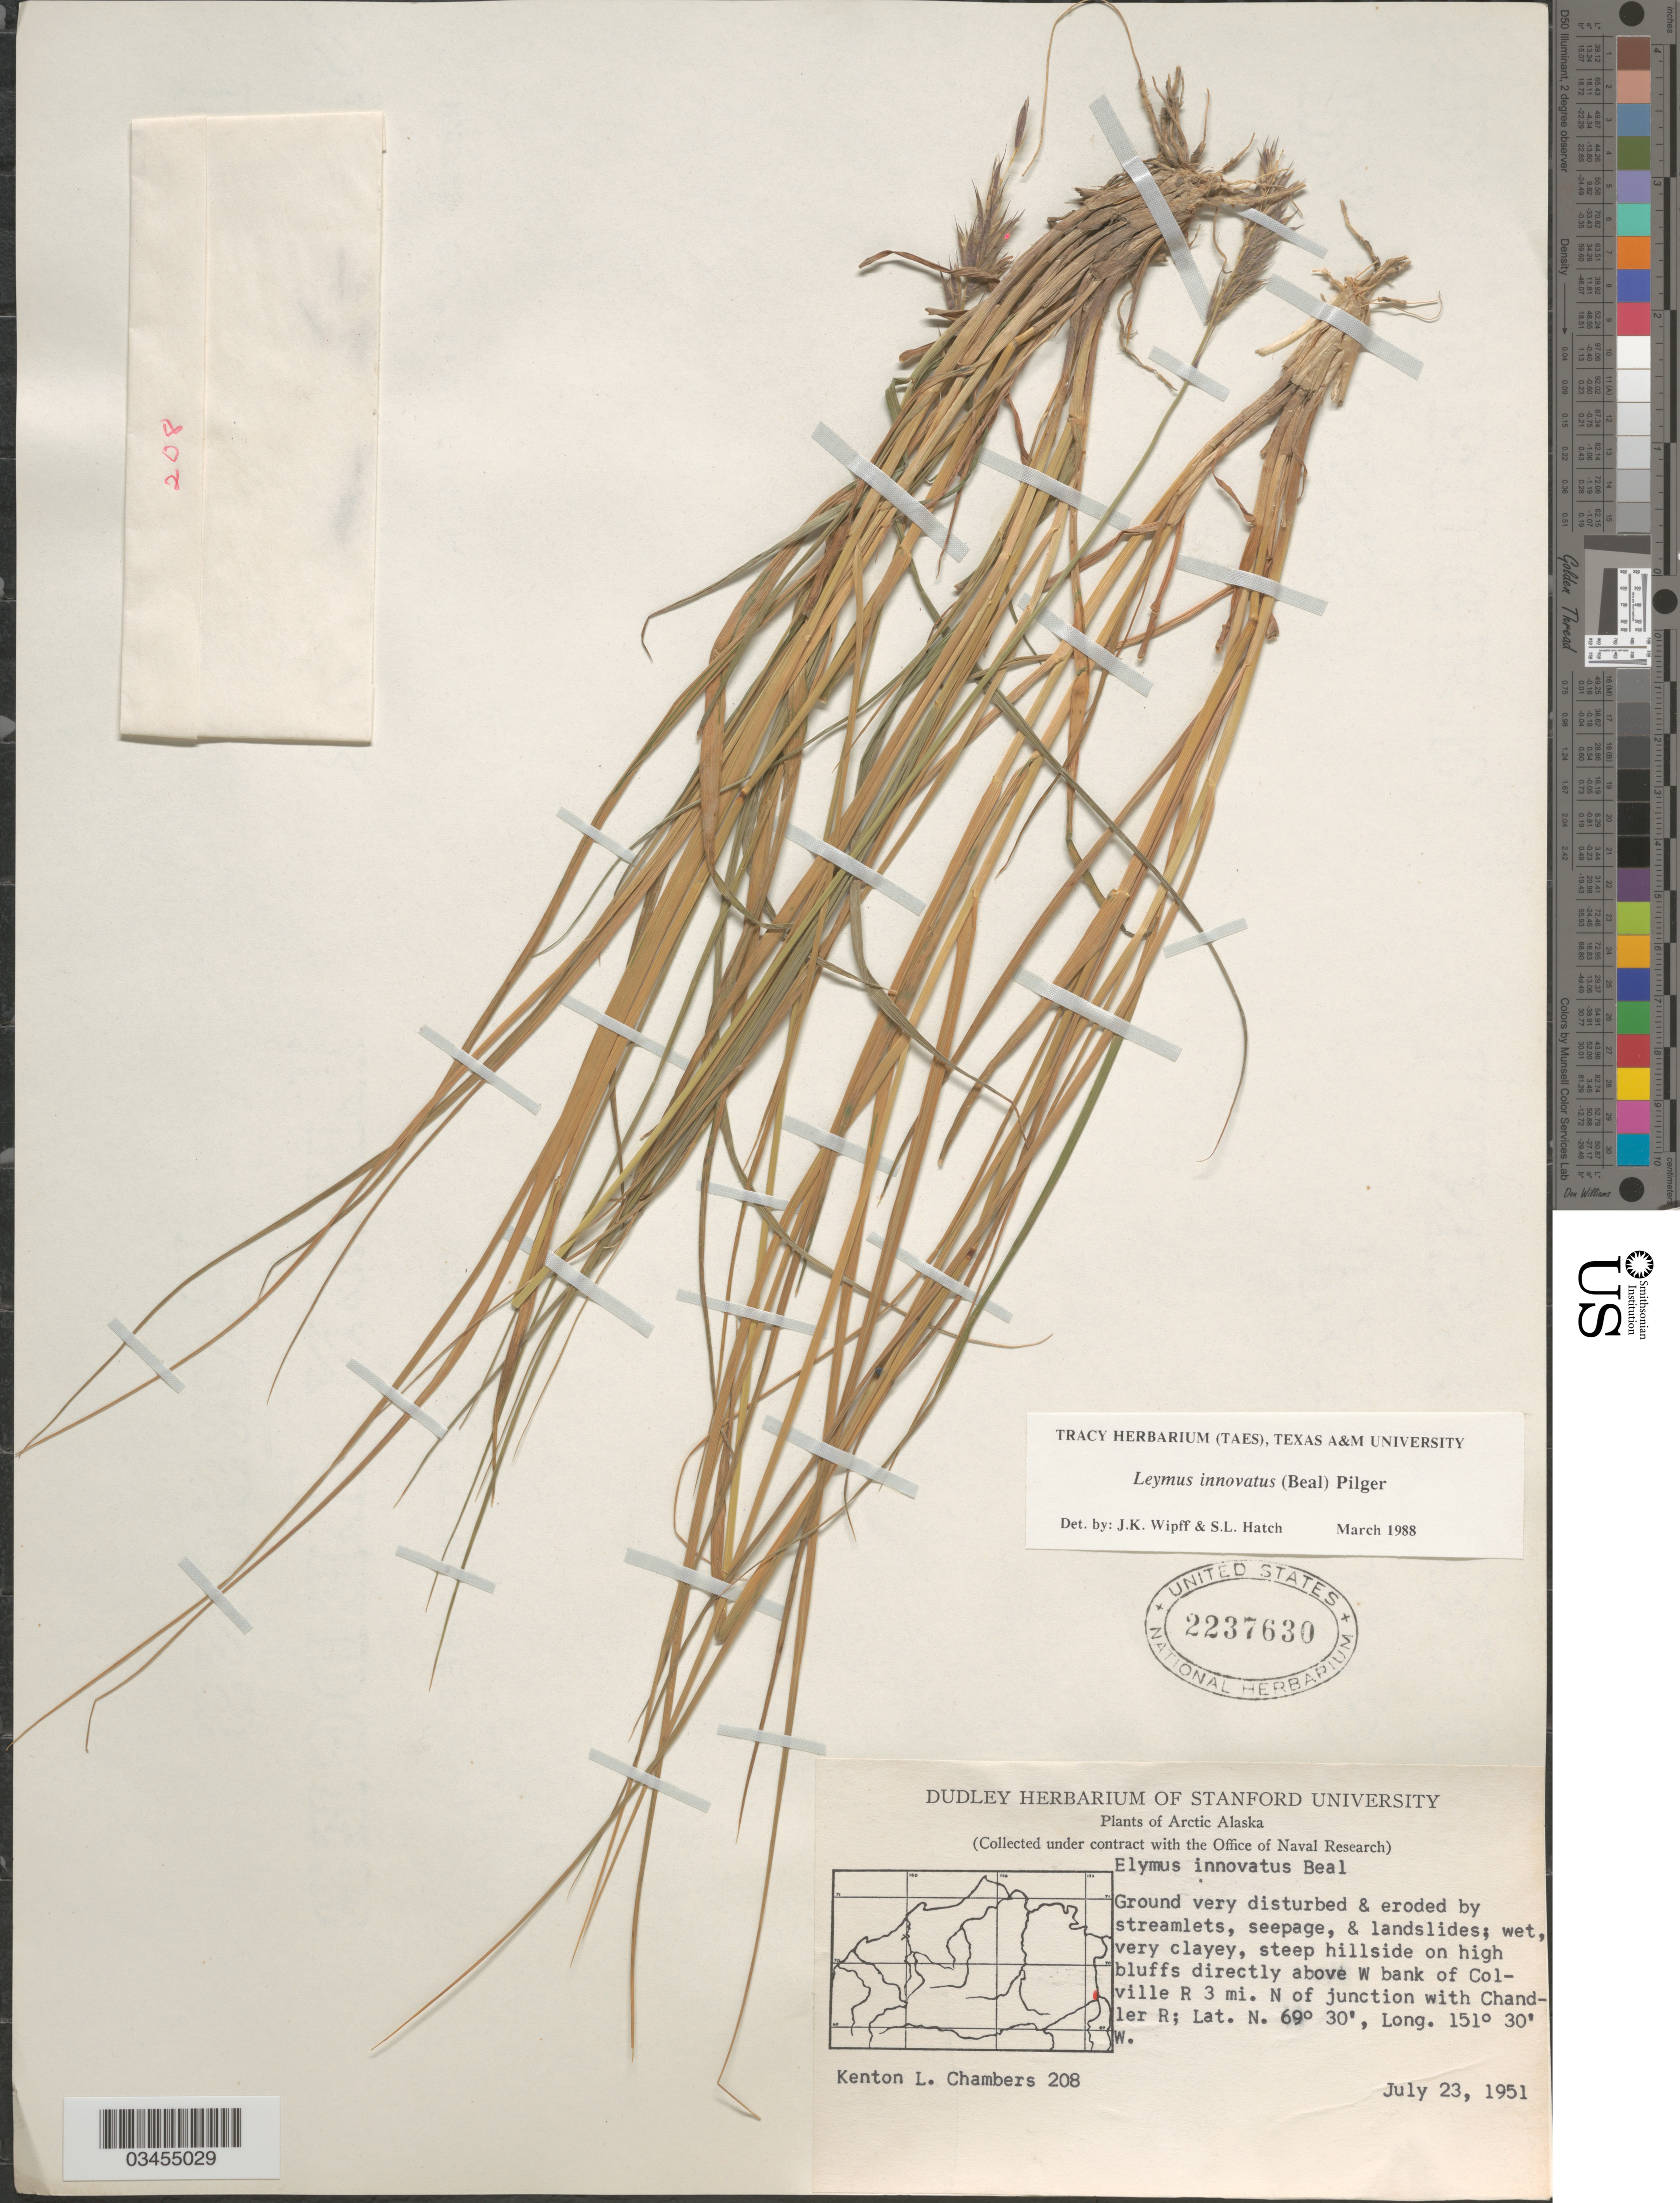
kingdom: Plantae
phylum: Tracheophyta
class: Liliopsida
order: Poales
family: Poaceae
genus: Leymus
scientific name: Leymus innovatus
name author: (W.J. Beal) Pilg.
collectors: K. L. Chambers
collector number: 208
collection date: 1951-07-23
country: United States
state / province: Alaska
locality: Arctic Alaska. On high bluffs directly above W bank of Colville R 3 mi. N of junction with Chandler R.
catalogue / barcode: US 2237630